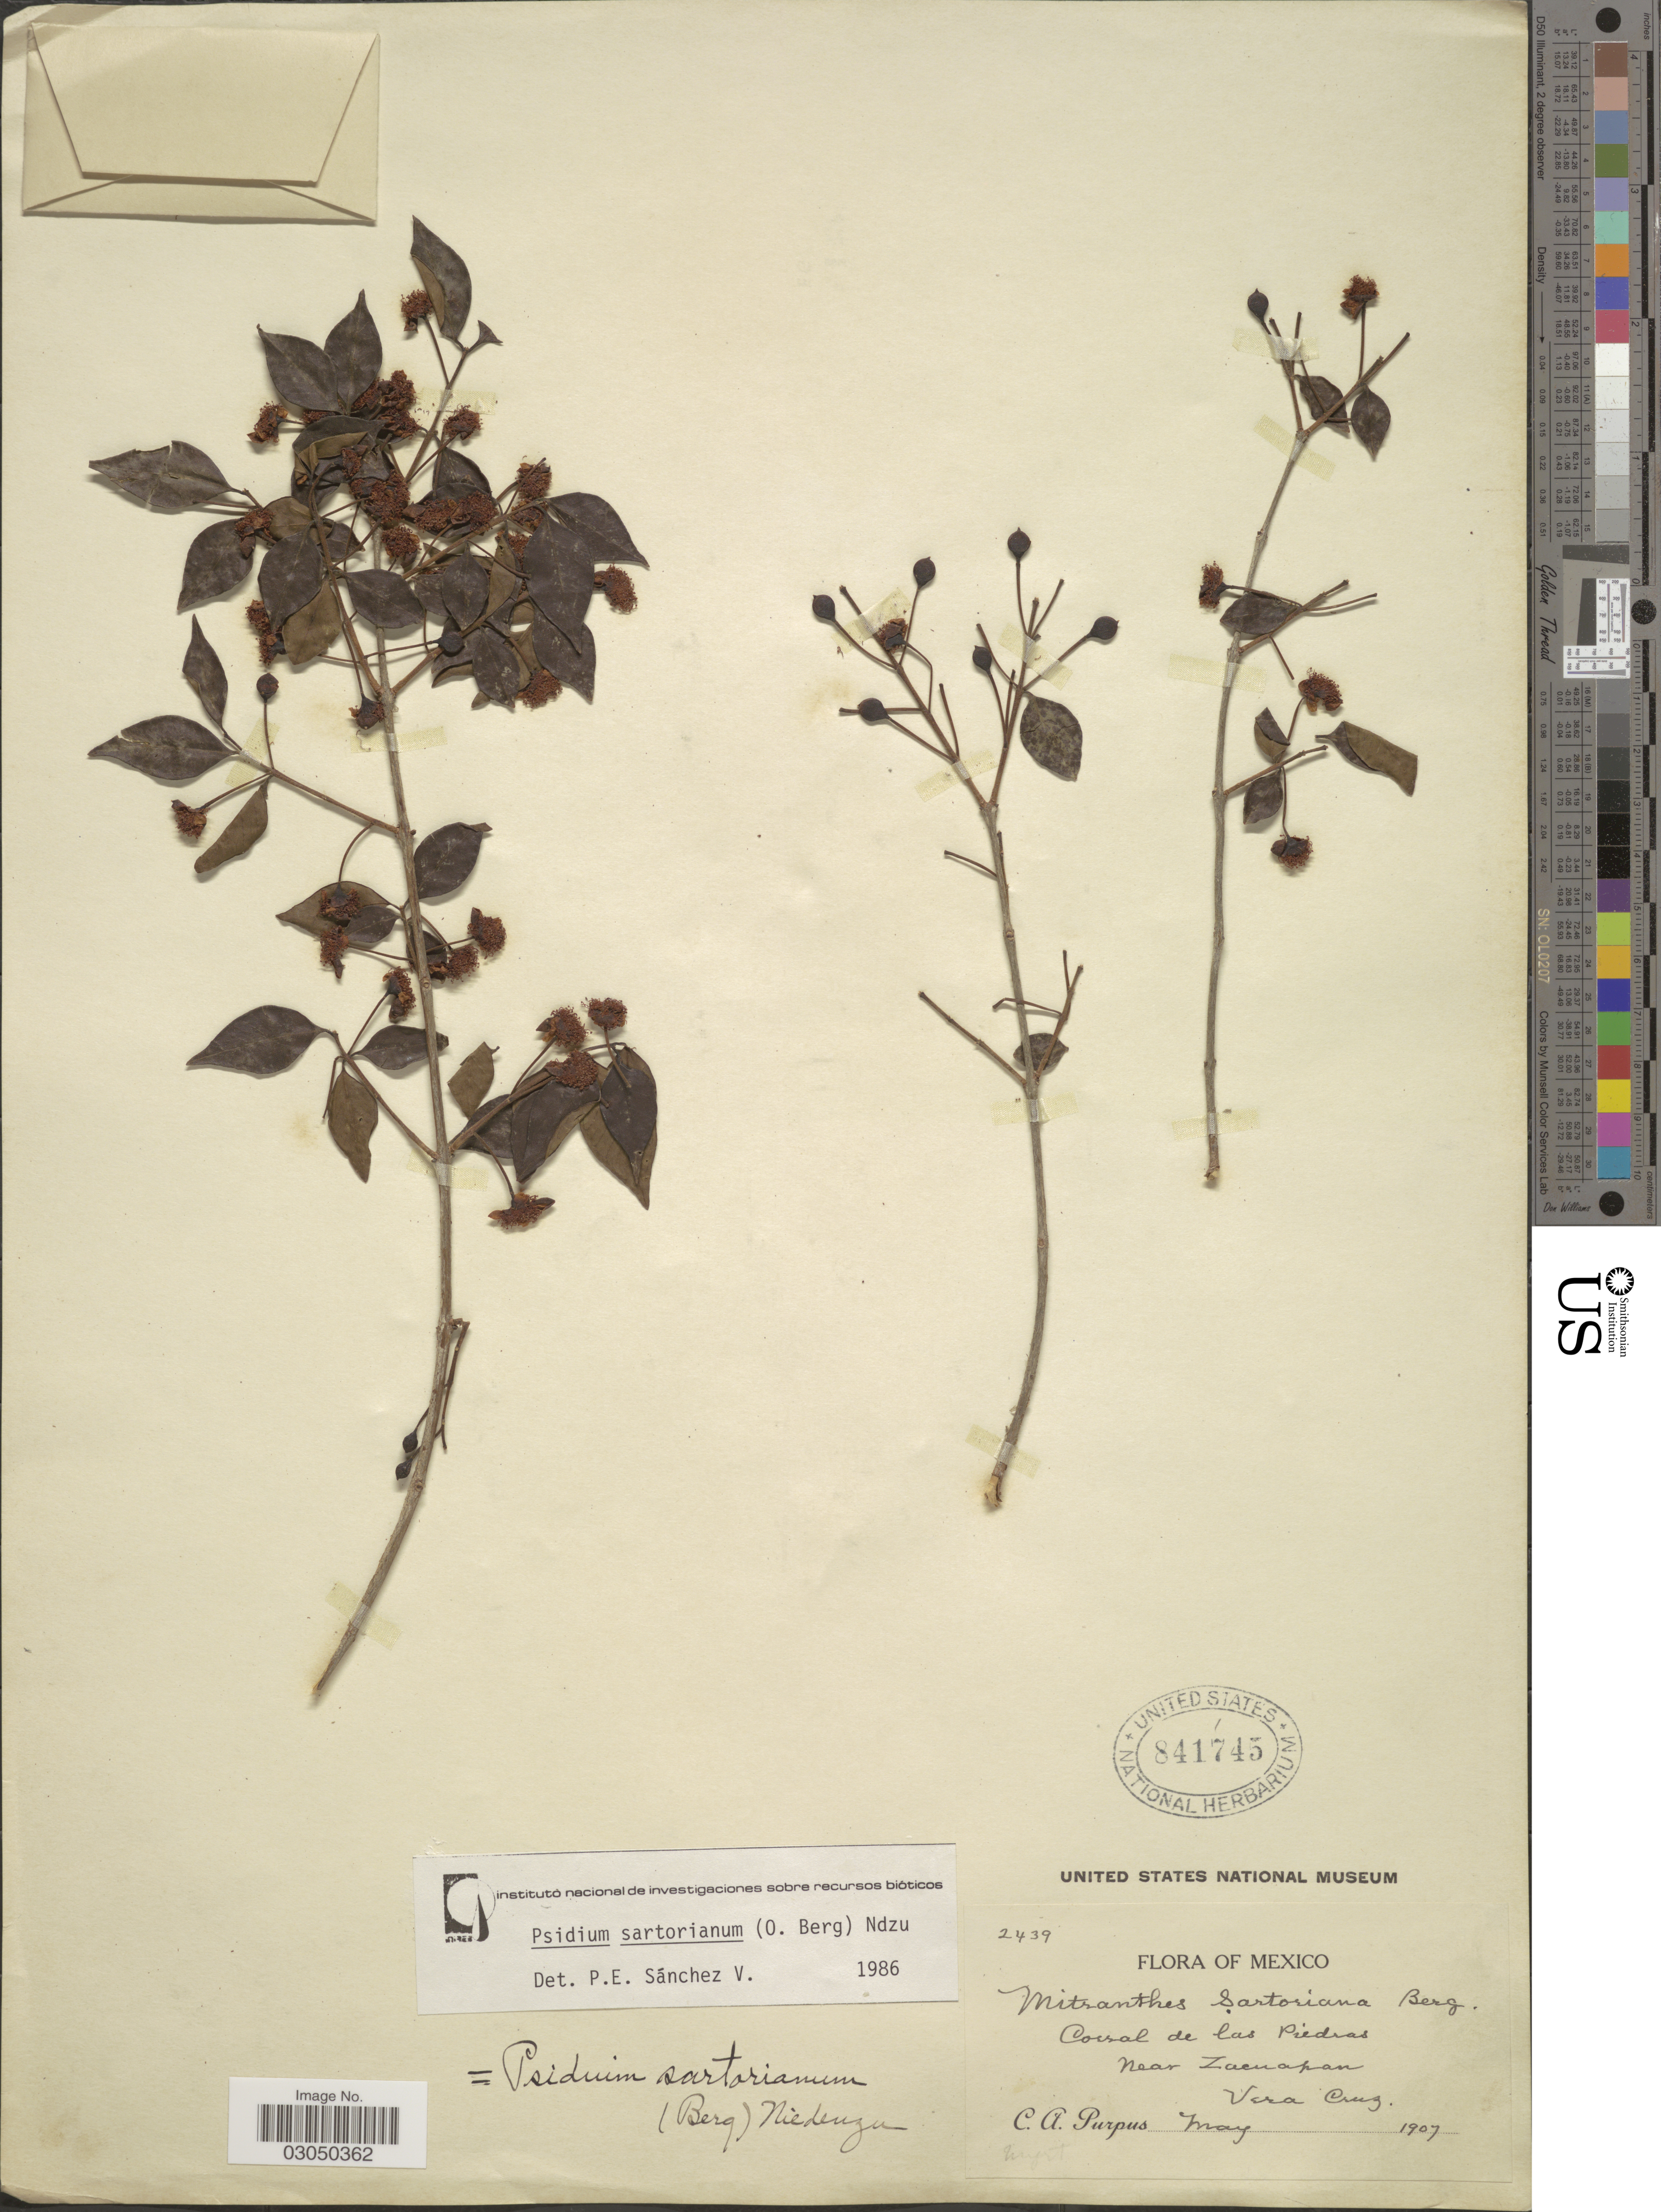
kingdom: Plantae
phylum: Tracheophyta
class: Magnoliopsida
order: Myrtales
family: Myrtaceae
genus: Psidium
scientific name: Psidium sartorianum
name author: (O. Berg) Nied.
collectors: C. A. Purpus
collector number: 2439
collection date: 1907-05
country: Mexico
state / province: Veracruz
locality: Corsal de las Piedras near Zacuapan. Vera Cruz.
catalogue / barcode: US 841745